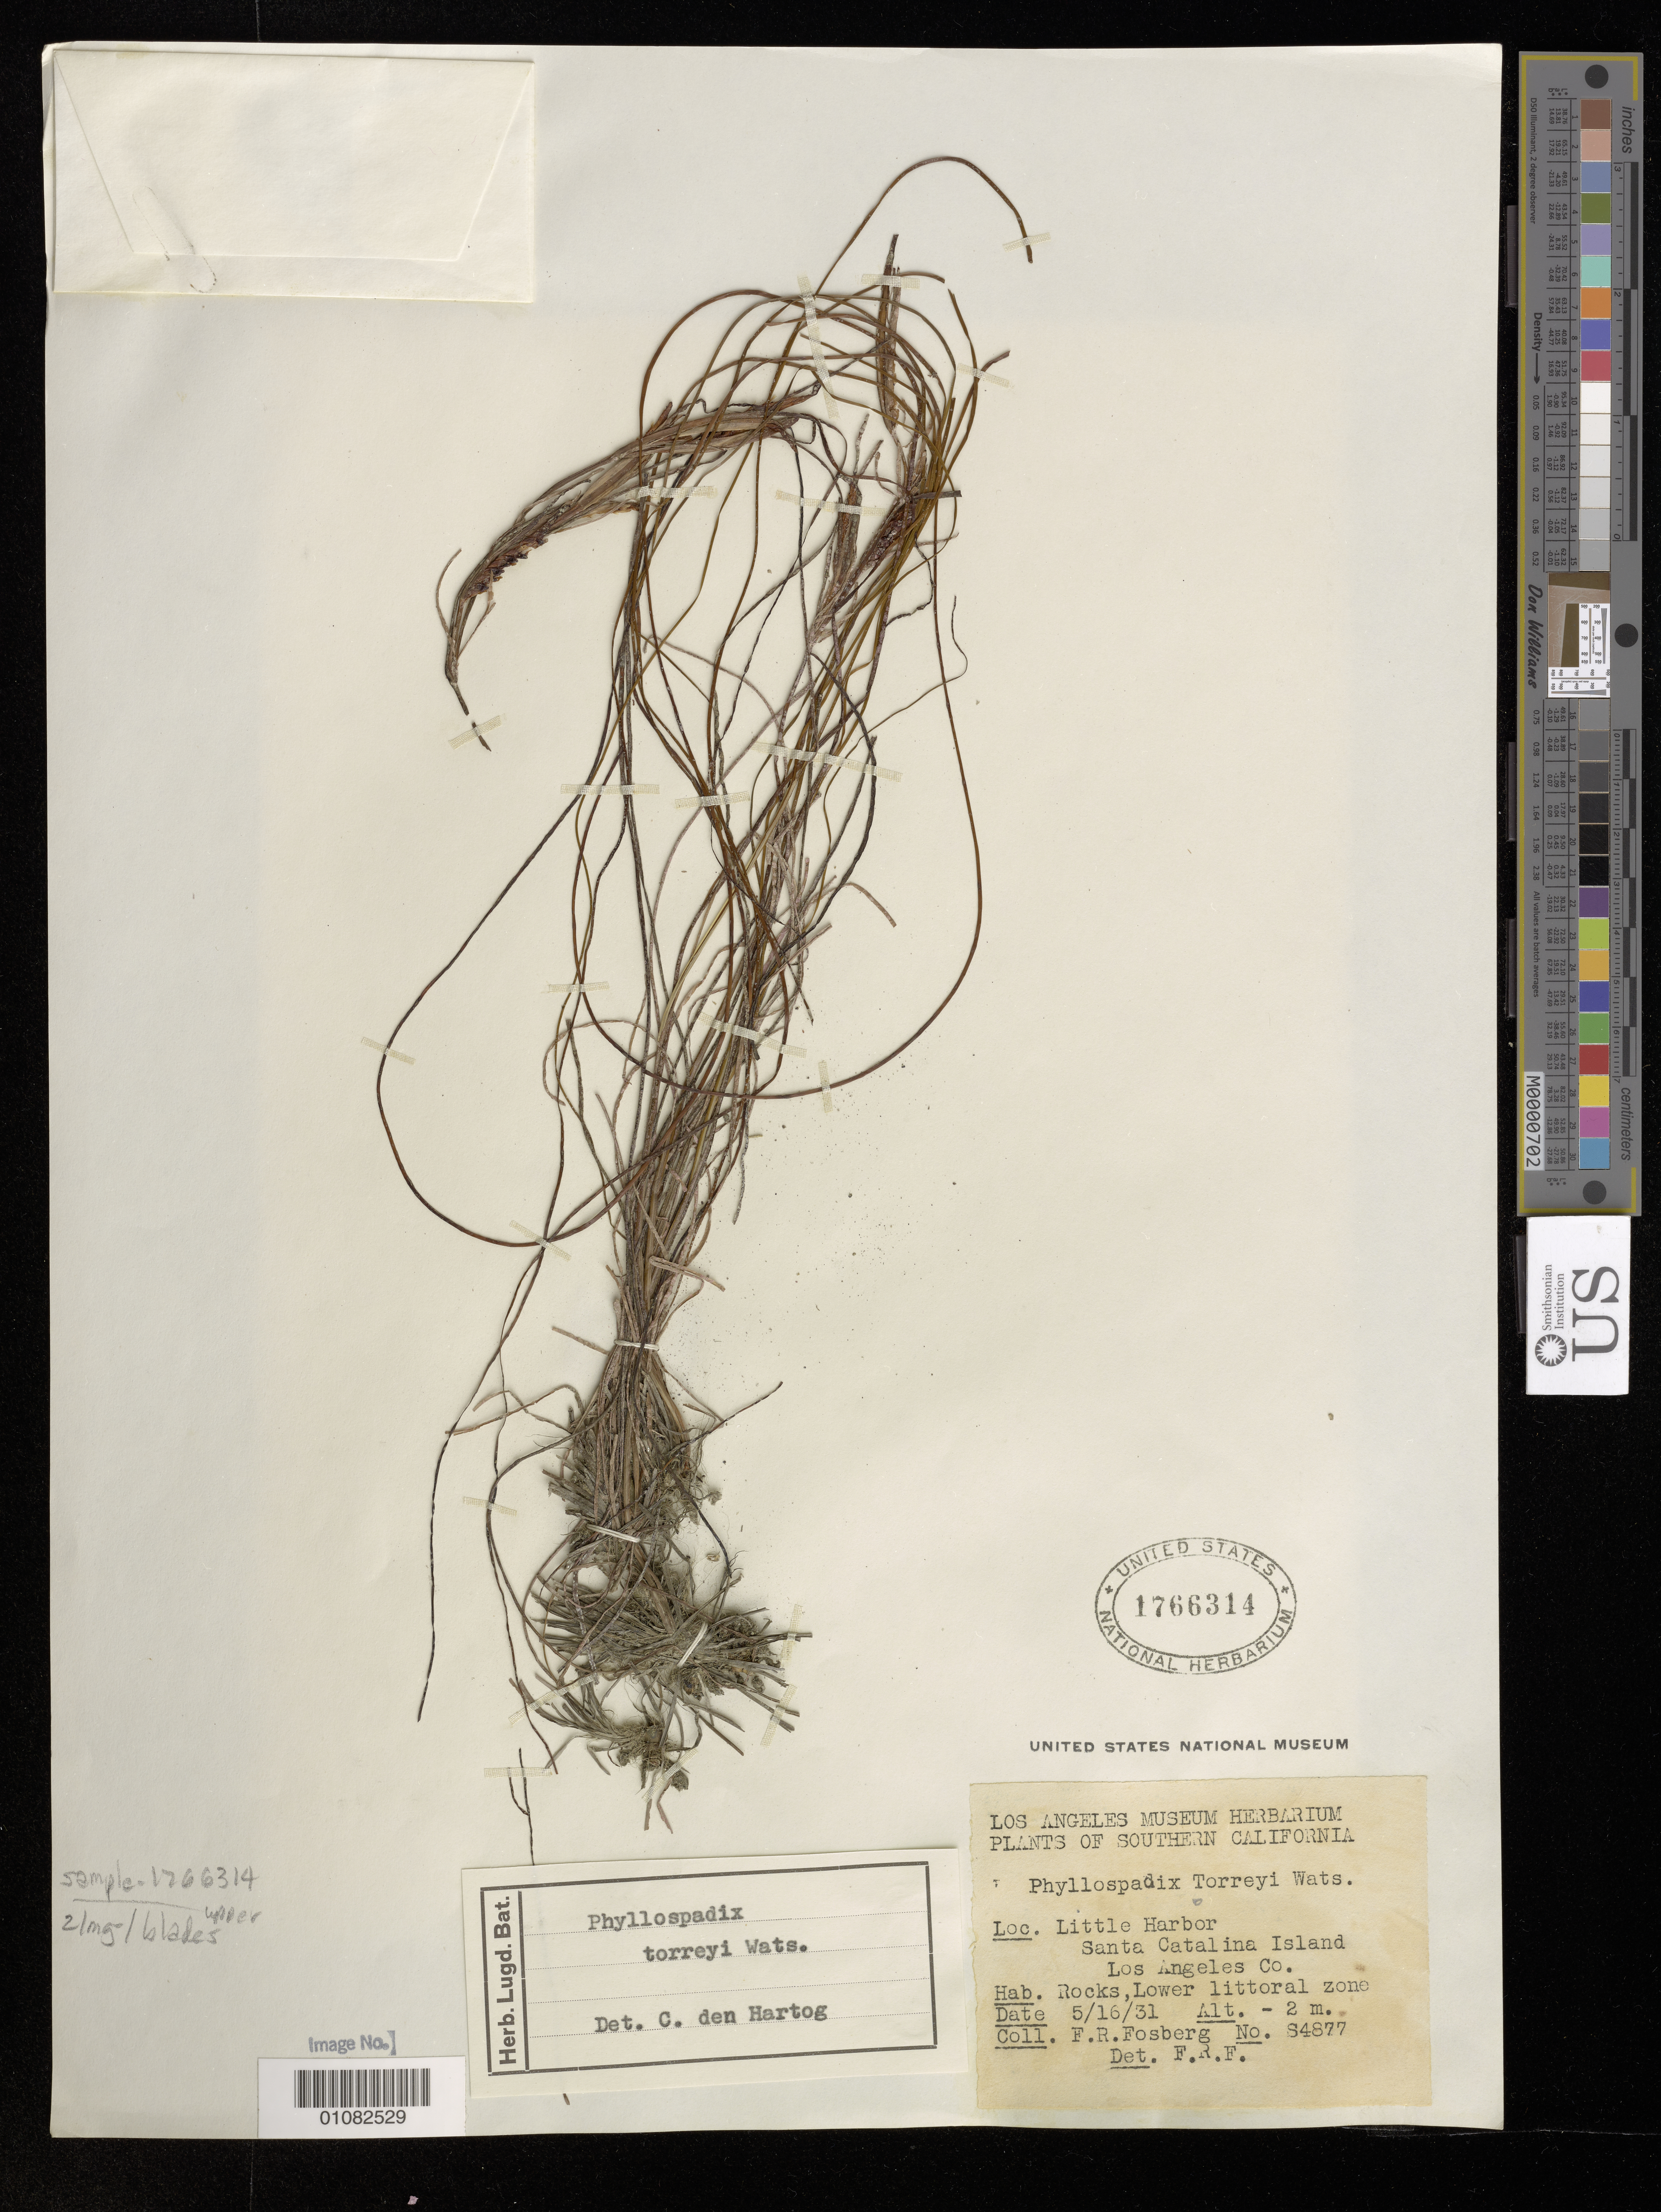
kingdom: Plantae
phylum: Tracheophyta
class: Liliopsida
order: Alismatales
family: Zosteraceae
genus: Phyllospadix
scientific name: Phyllospadix torreyi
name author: S. Watson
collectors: F. R. Fosberg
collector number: S4877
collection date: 1931-05-16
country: United States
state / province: California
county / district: Los Angeles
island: Santa Catalina Island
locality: Santa Catalina Island, Little Harbor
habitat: rocks, lower littoral zone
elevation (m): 2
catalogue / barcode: US 1766314